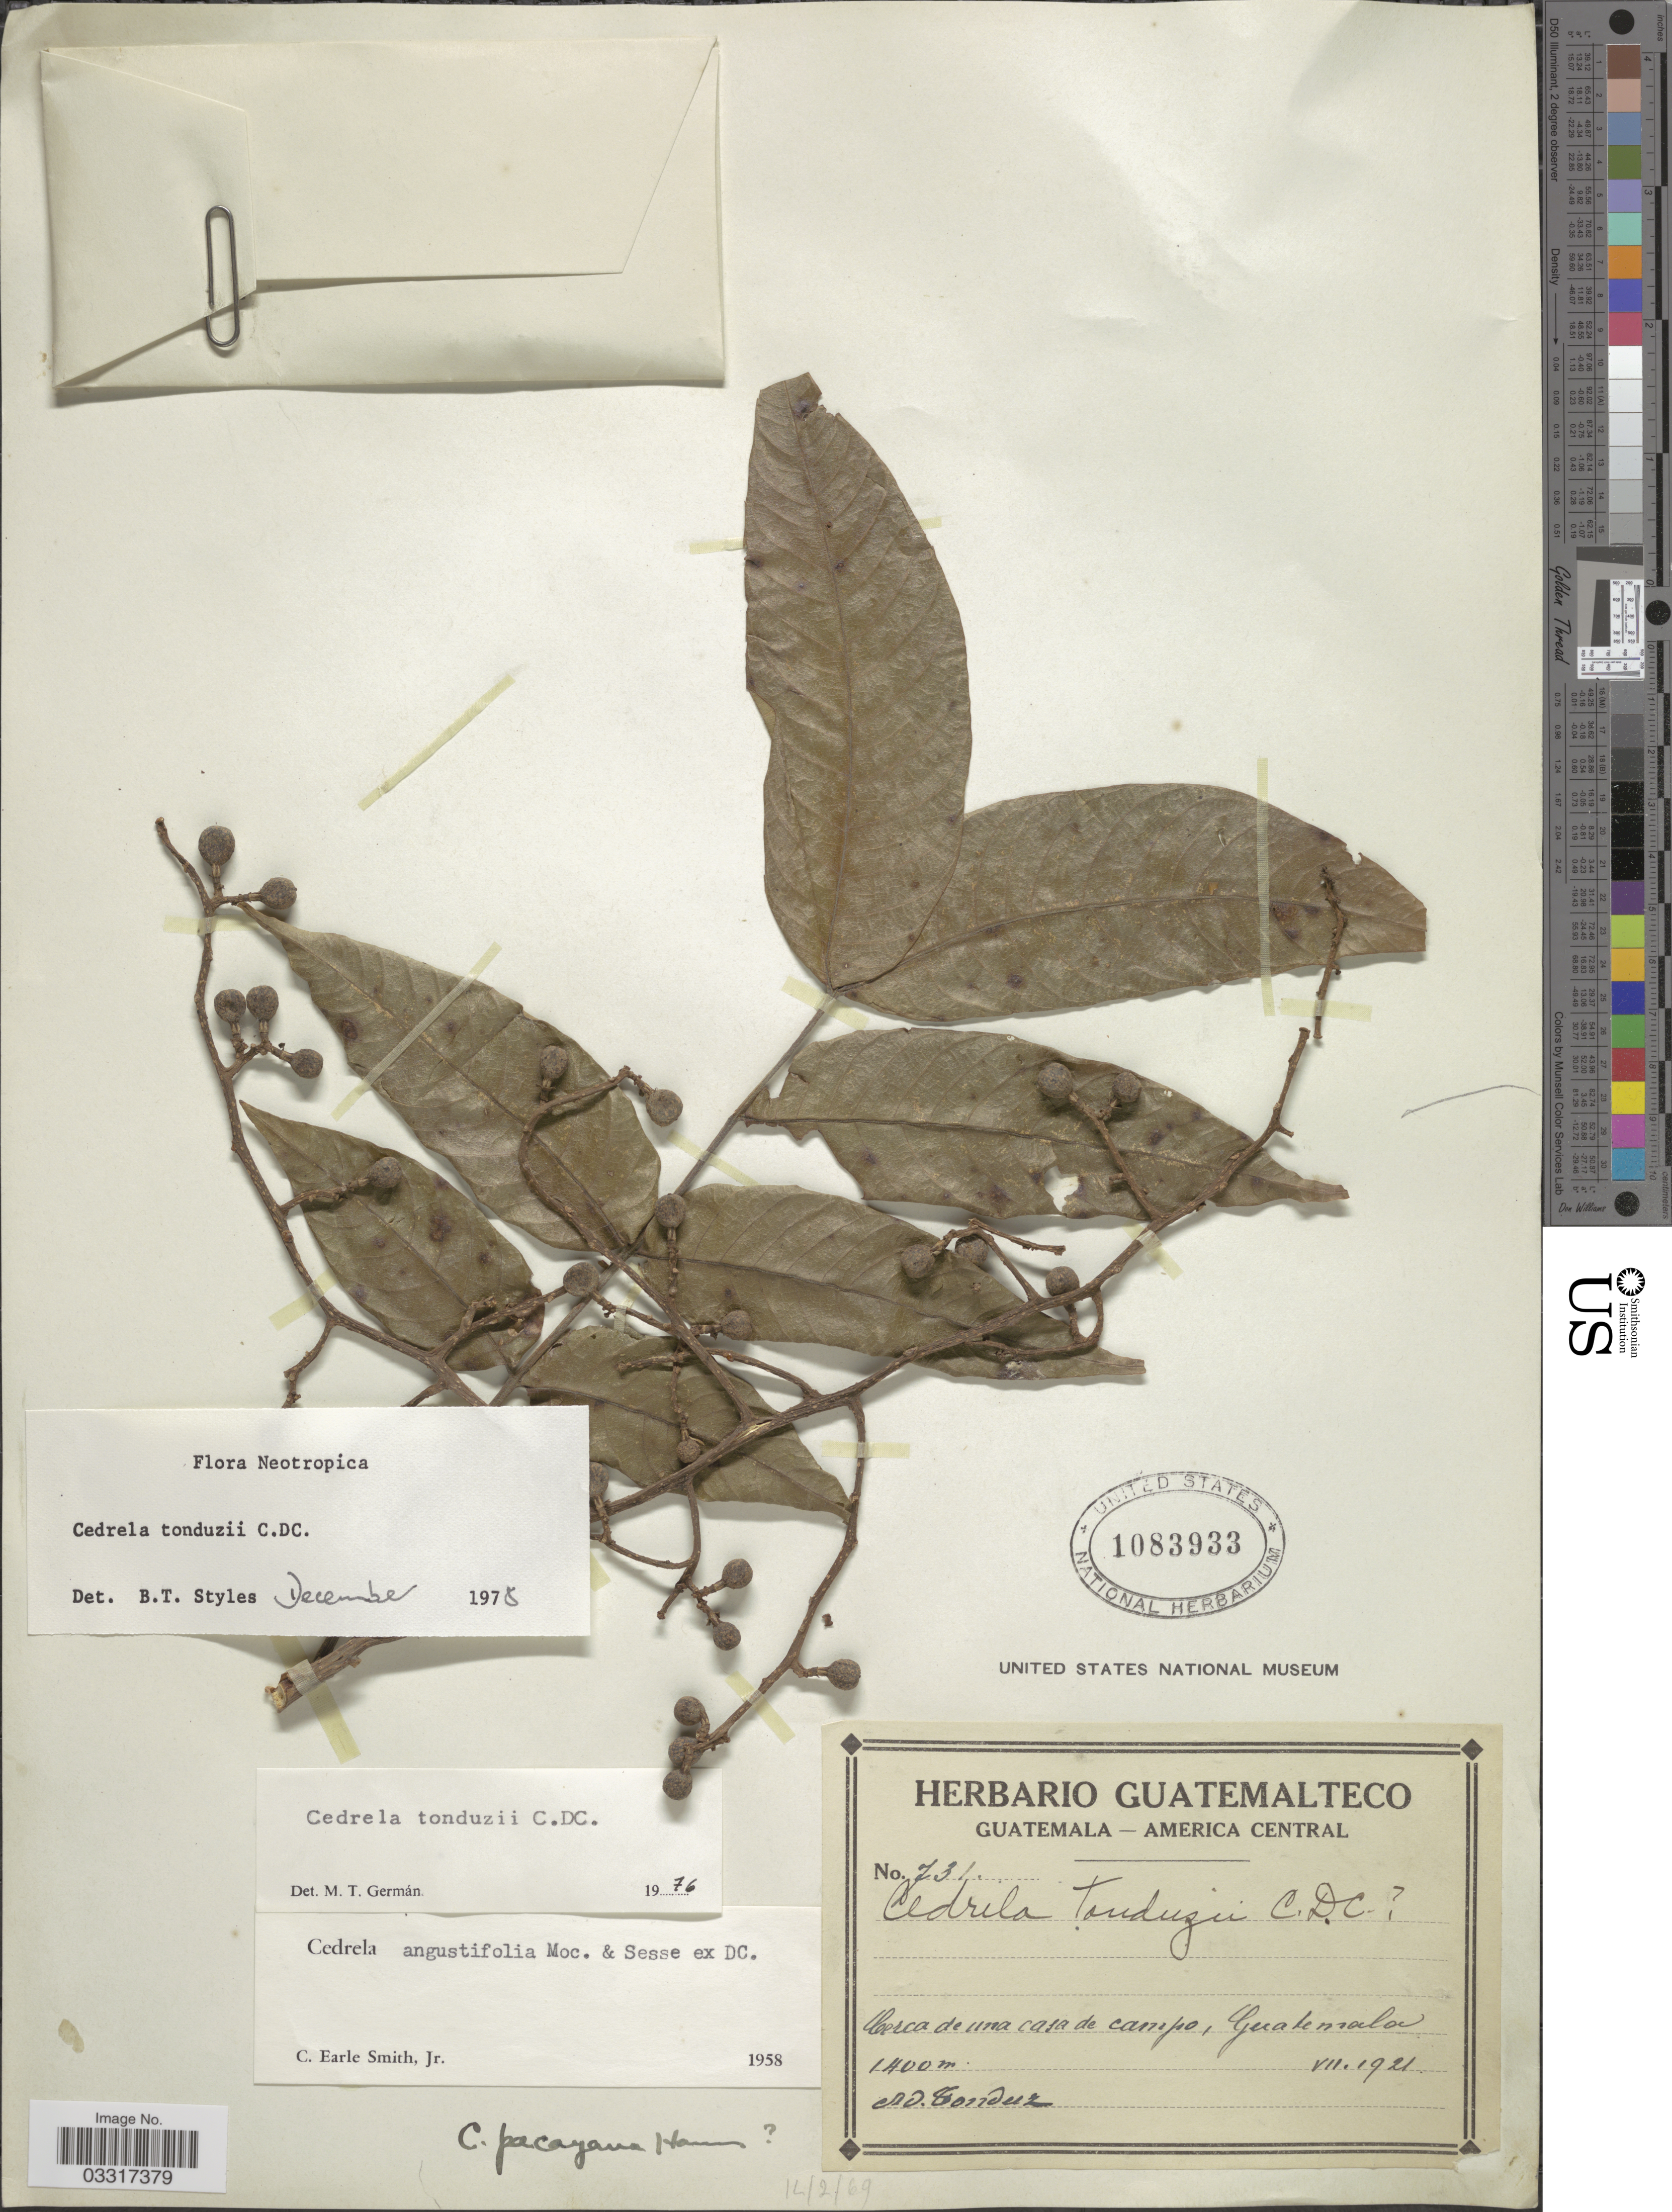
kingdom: Plantae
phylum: Tracheophyta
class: Magnoliopsida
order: Sapindales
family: Meliaceae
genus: Cedrela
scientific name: Cedrela tonduzii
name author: C. DC.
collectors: A. Tonduz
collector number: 731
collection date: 1921-07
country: Guatemala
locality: Cerca de una casa de campo.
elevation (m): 1400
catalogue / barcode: US 1083933